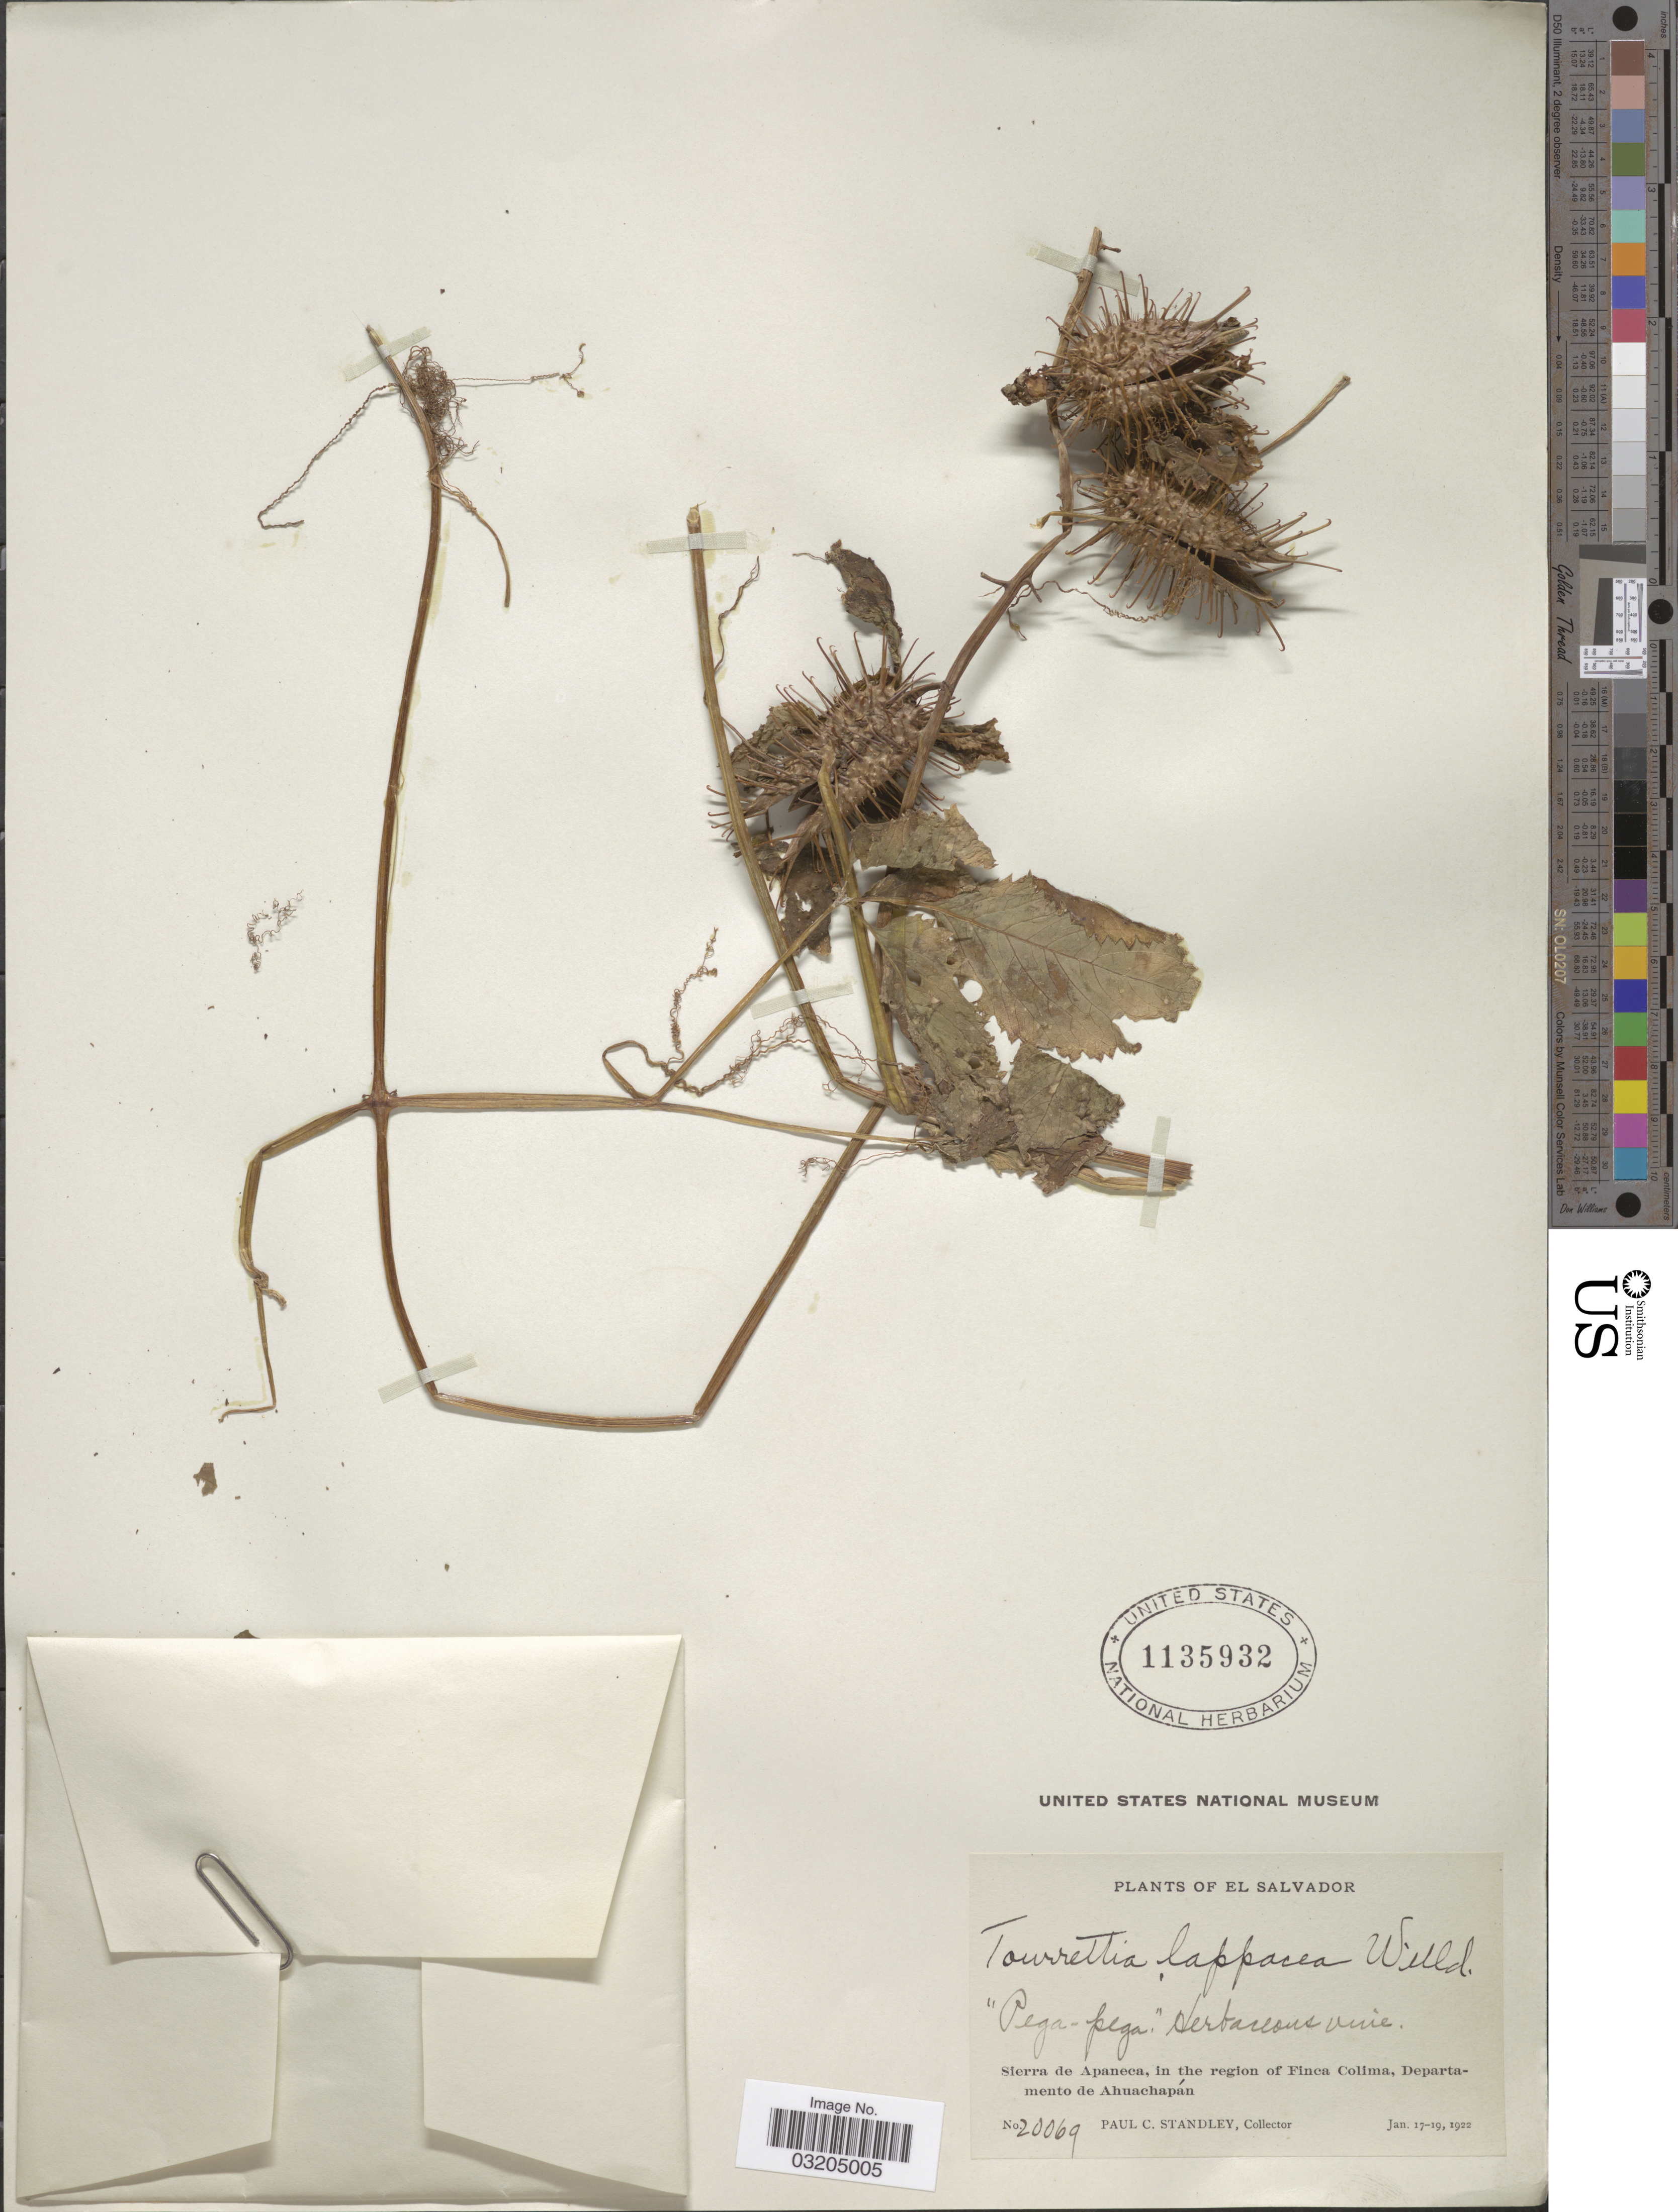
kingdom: Plantae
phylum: Tracheophyta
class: Magnoliopsida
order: Lamiales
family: Bignoniaceae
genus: Tourrettia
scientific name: Tourrettia lappacea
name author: (L'Hér.) Willd.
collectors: P. C. Standley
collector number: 20069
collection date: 1922-01-17/1922-01-19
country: El Salvador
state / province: Ahuachapan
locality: Sierra de Apaneca, in the region of Finca Colima, Departamento de Ahuachapán.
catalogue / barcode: US 1135932